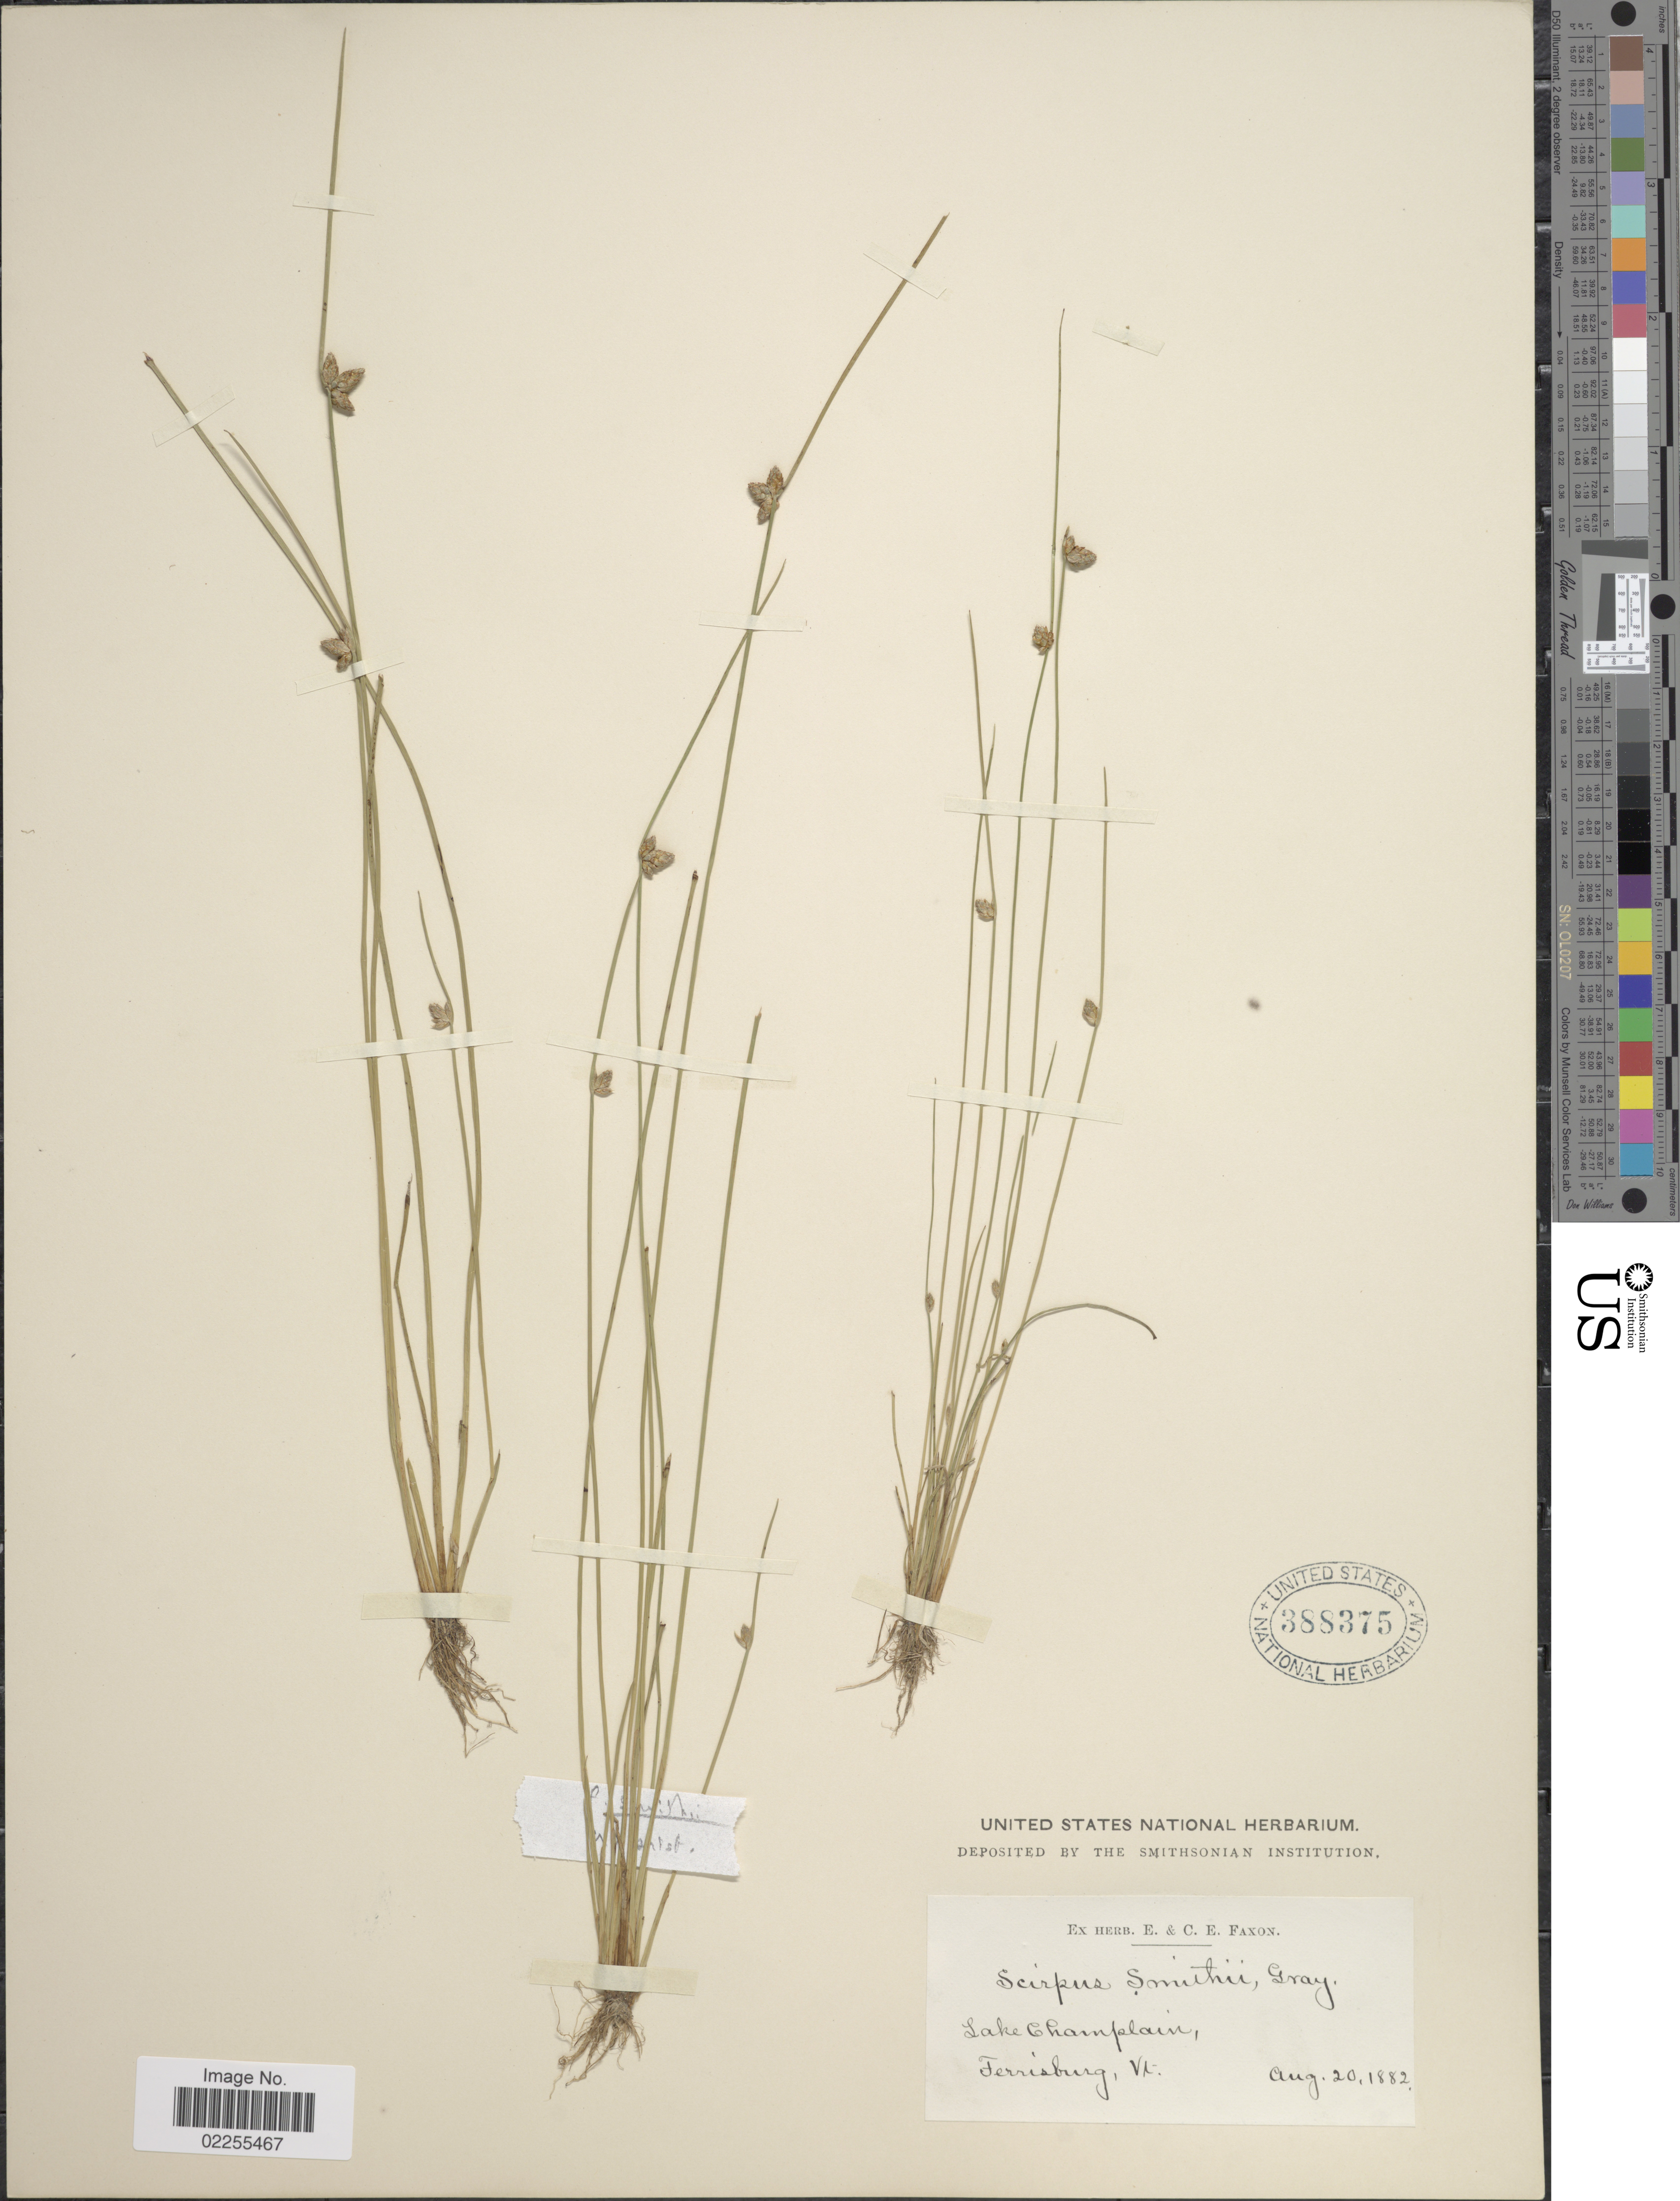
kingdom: Plantae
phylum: Tracheophyta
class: Liliopsida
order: Poales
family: Cyperaceae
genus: Schoenoplectus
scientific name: Schoenoplectus smithii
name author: (A. Gray) Soják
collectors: ex herb. E. & C.E. Faxon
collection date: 1882-08-20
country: United States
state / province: Vermont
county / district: Chittenden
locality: Lake Champlain, Ferrisburgh.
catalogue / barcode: US 388375